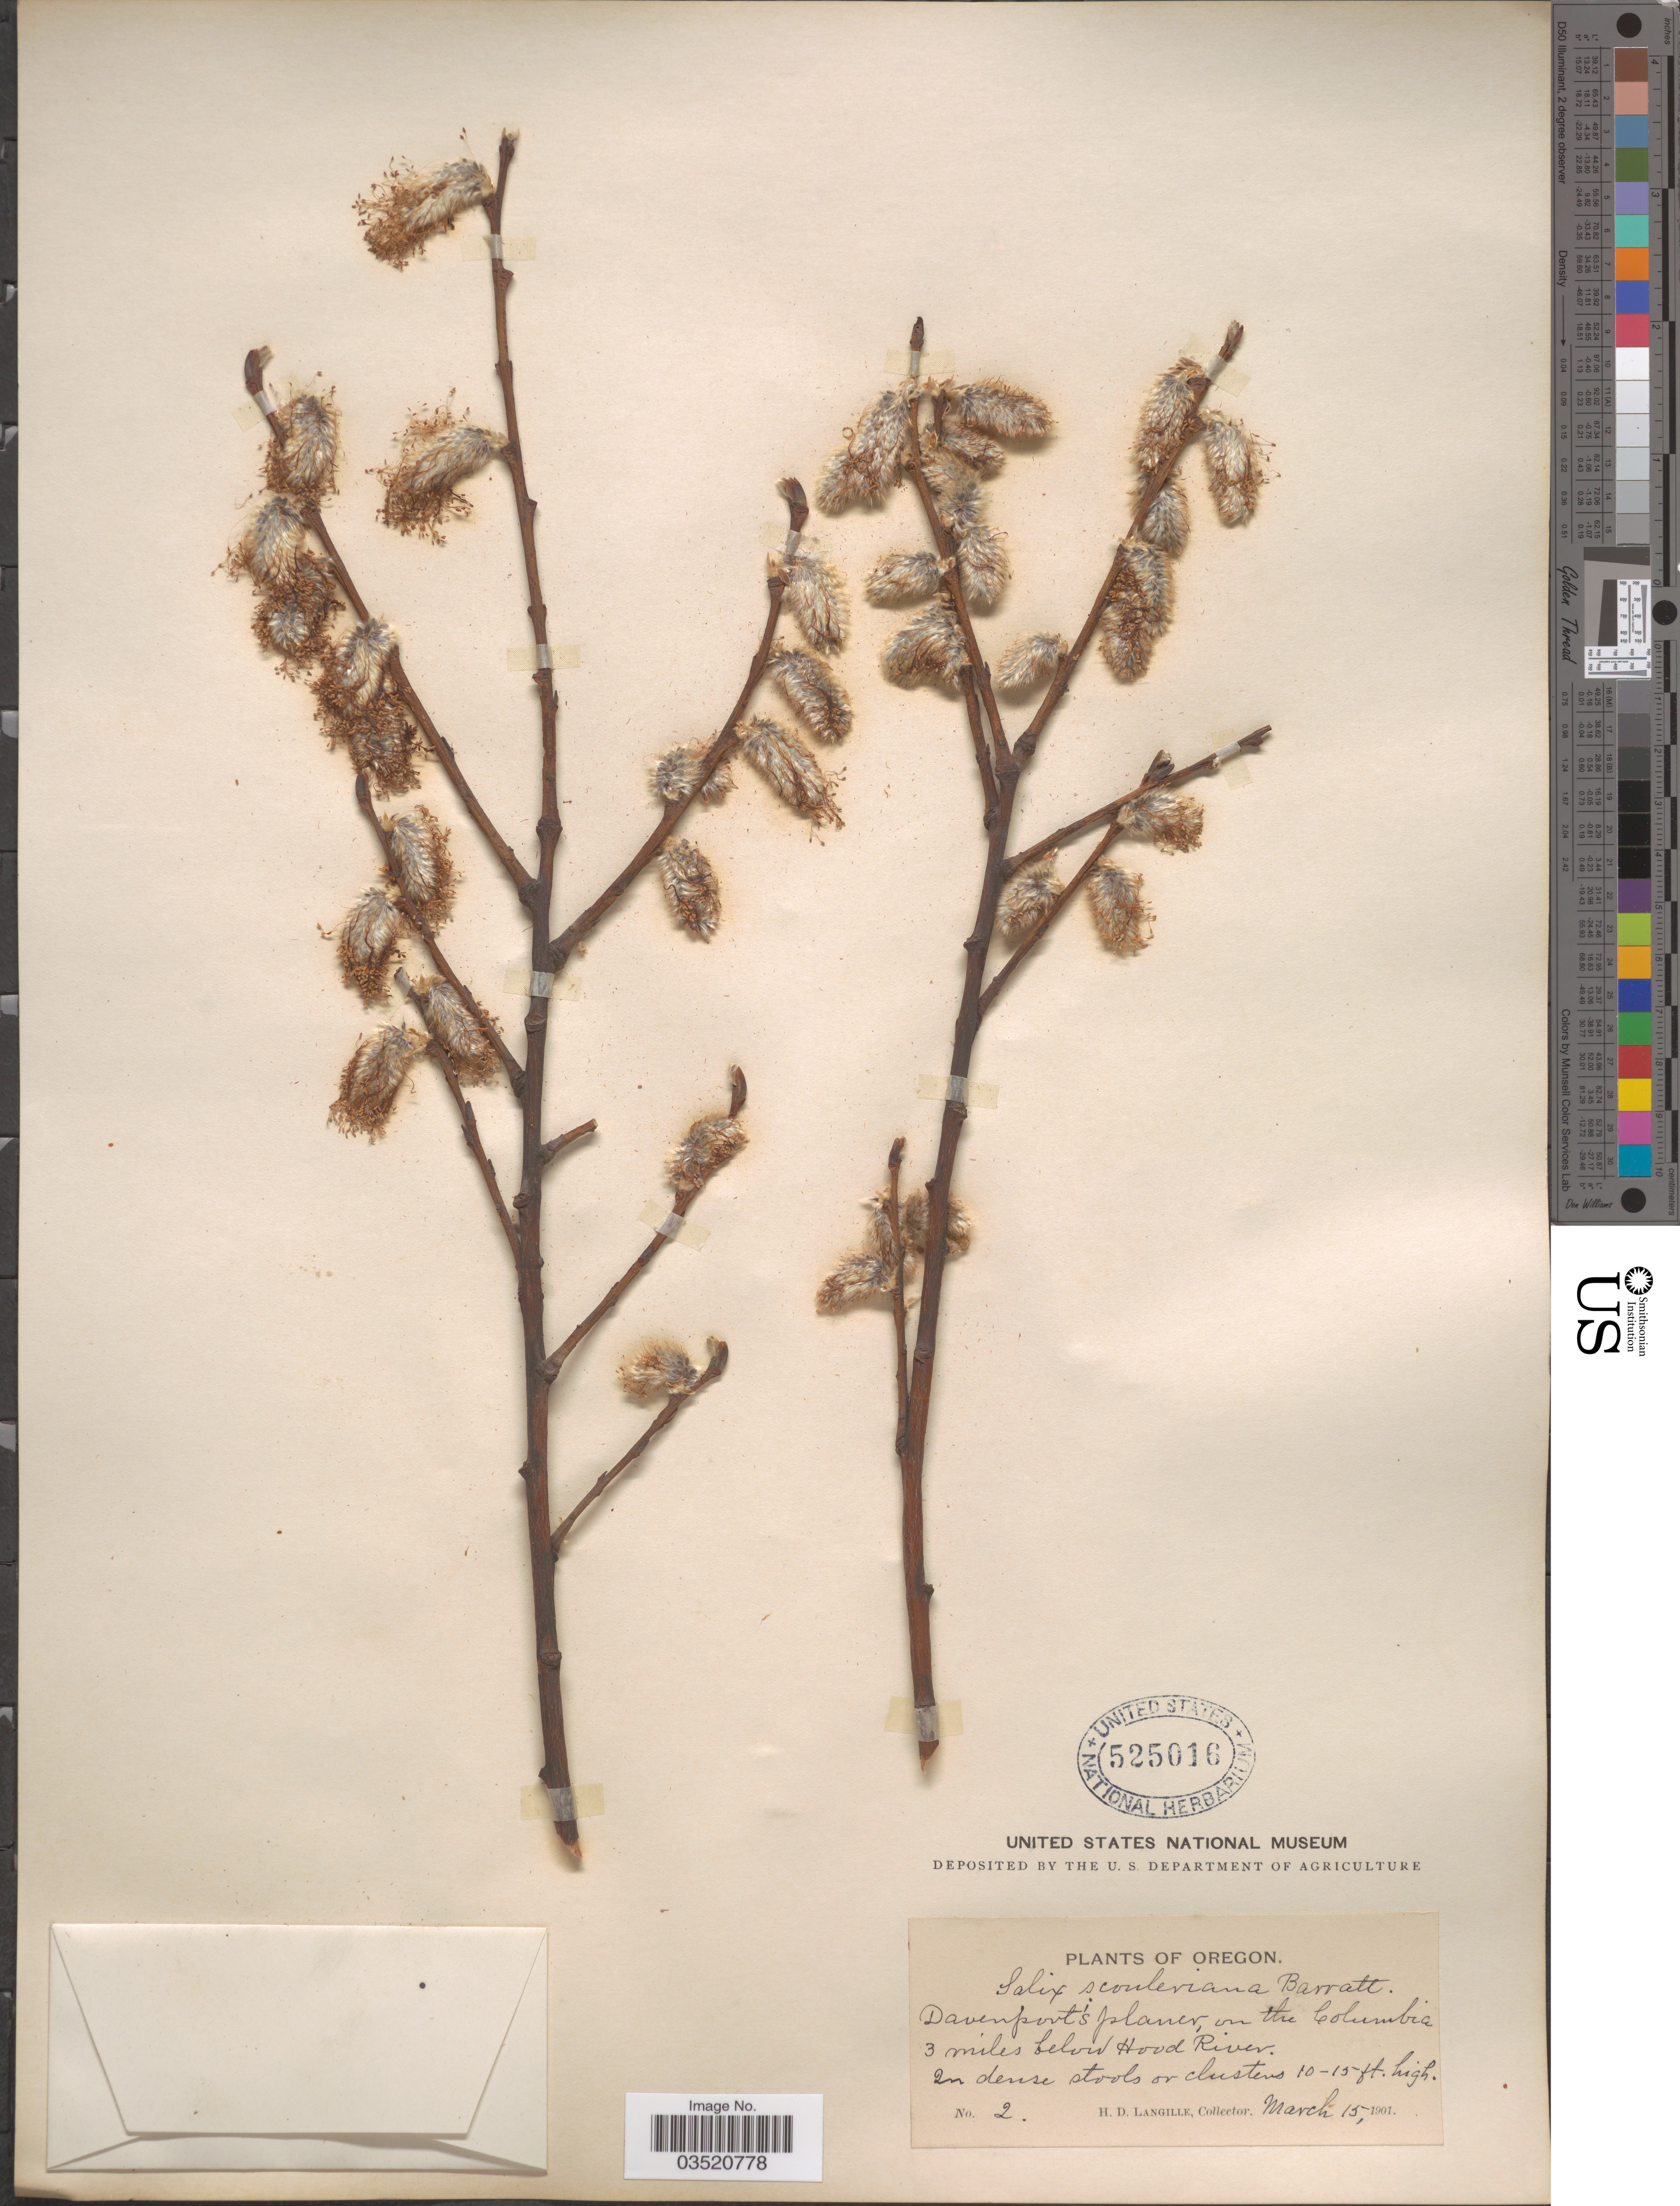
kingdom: Plantae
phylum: Tracheophyta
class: Magnoliopsida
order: Malpighiales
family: Salicaceae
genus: Salix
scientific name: Salix scouleriana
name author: Barratt ex Hook.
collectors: H. Langille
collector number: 2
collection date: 1901-03-15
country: United States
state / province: Oregon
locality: Davenport's planer, on the Columbia 3 miles below Hood River.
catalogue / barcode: US 525016